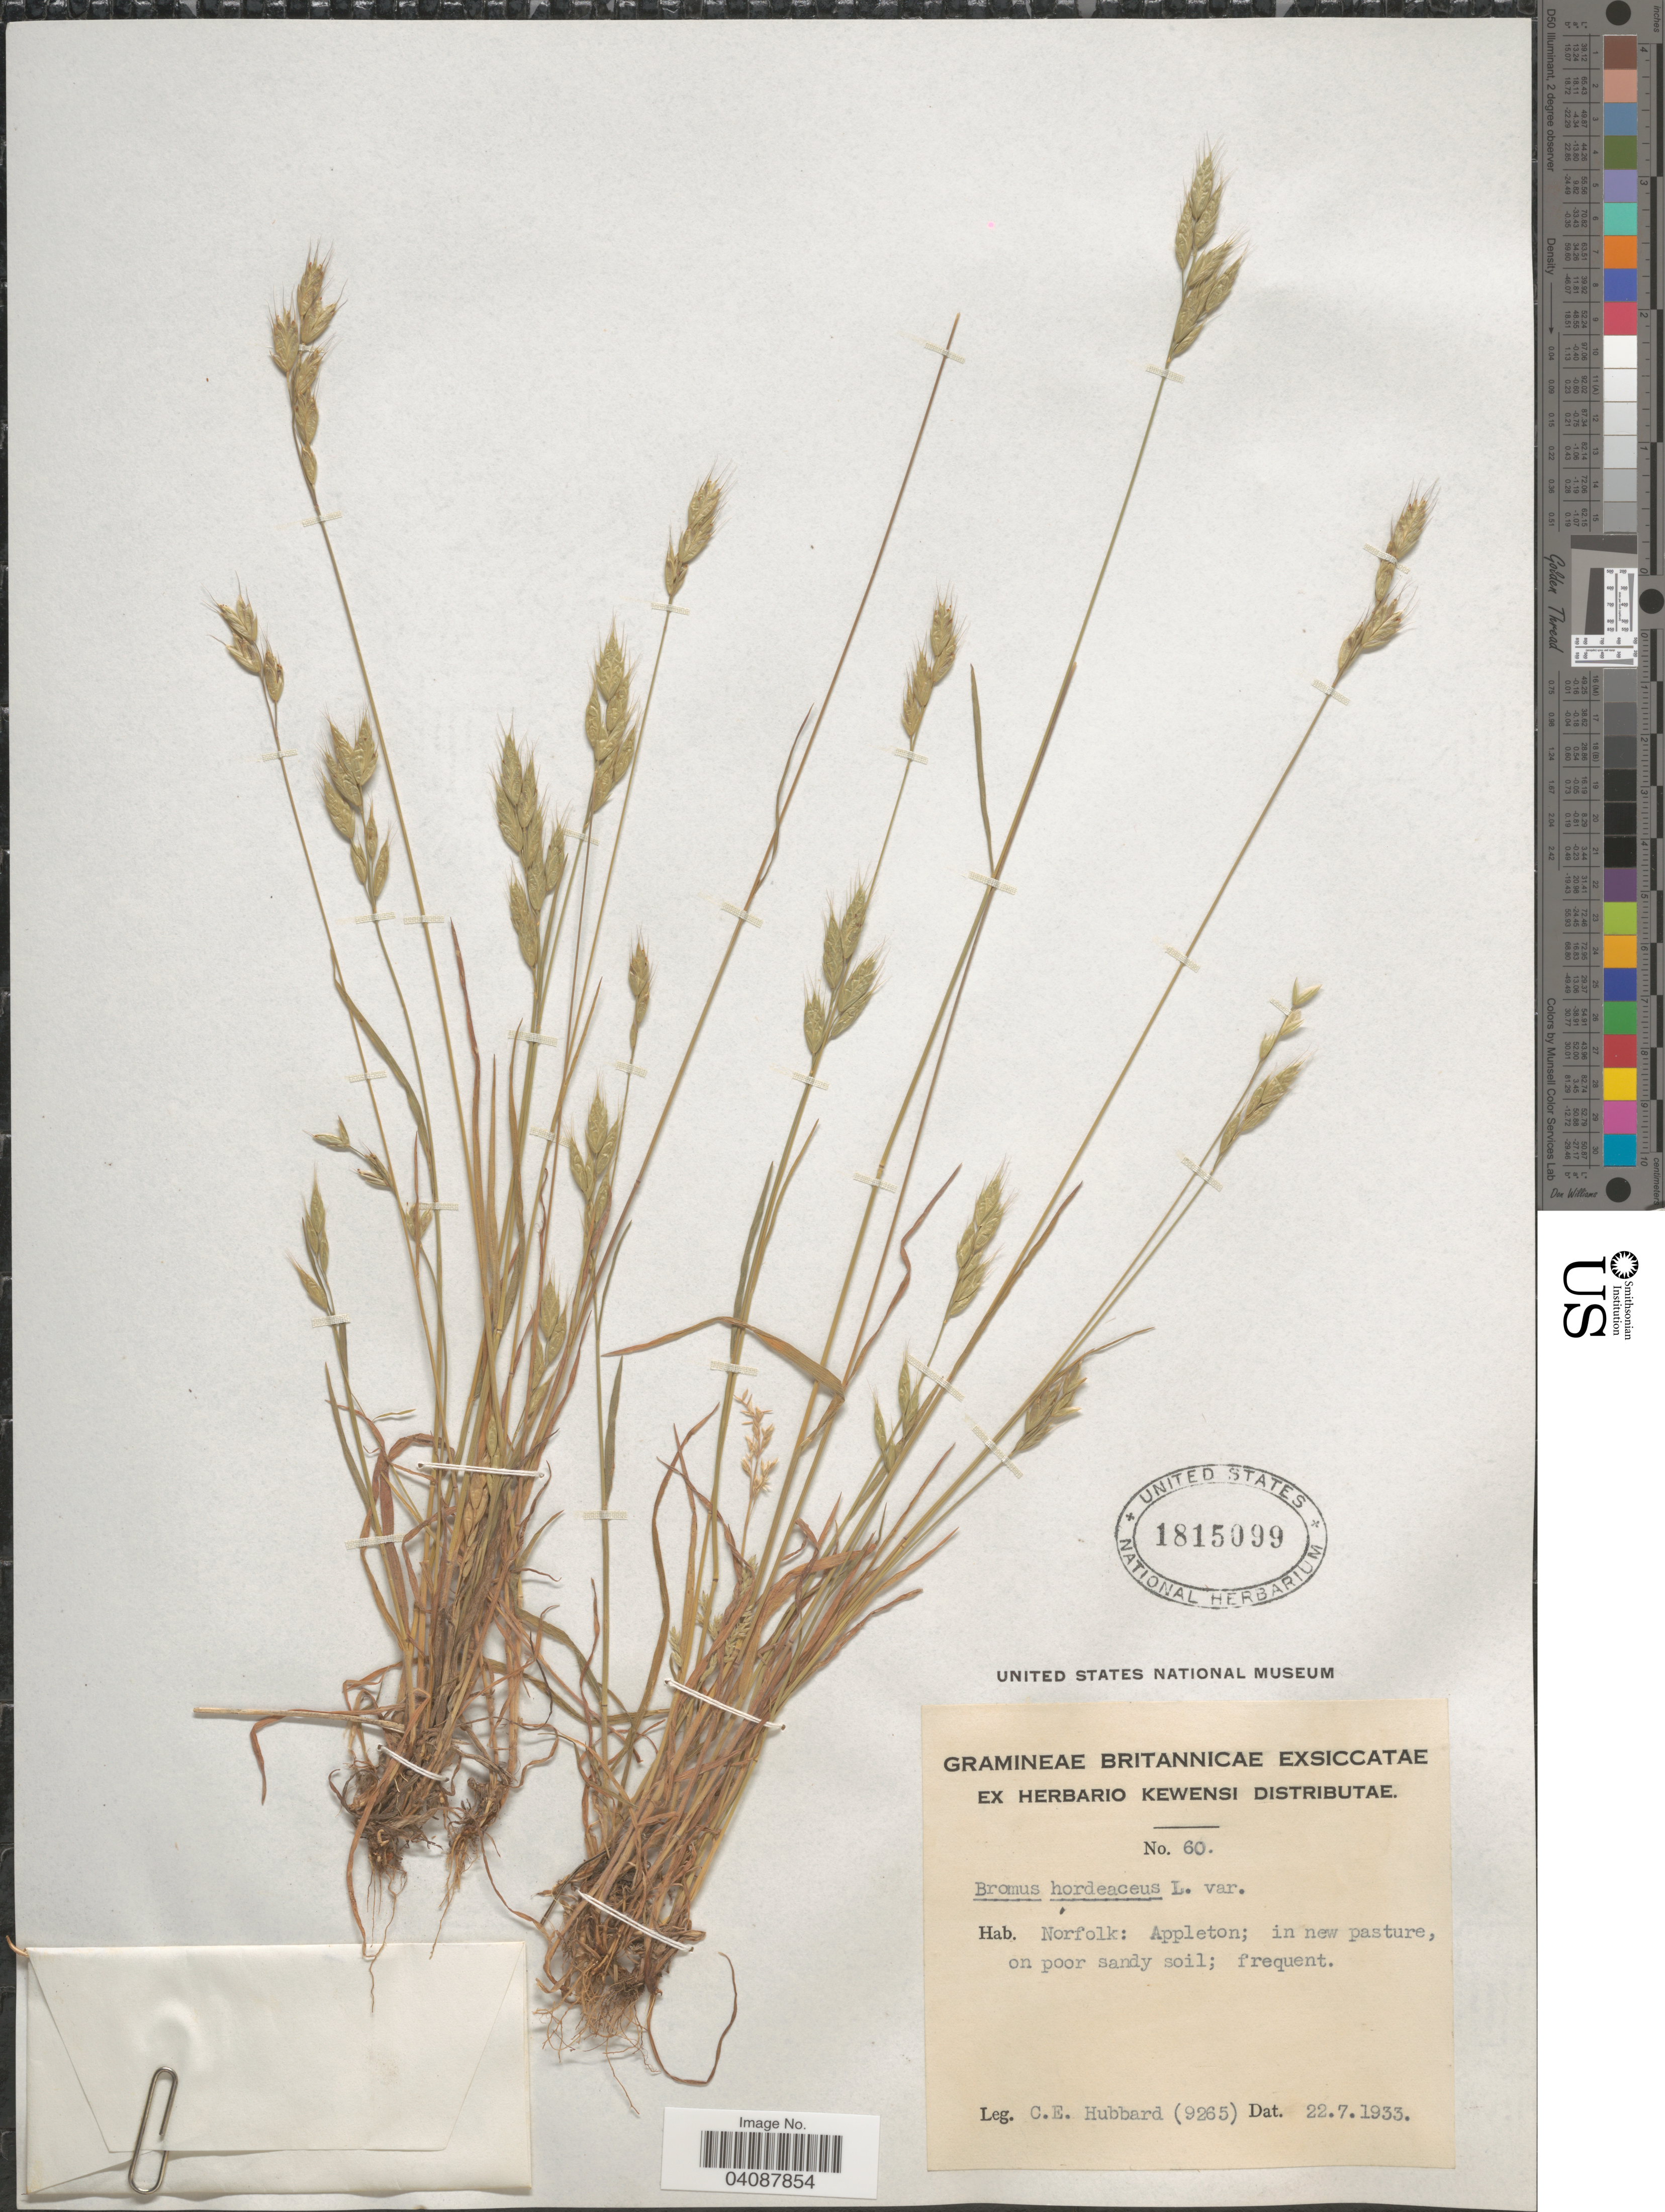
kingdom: Plantae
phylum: Tracheophyta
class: Liliopsida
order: Poales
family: Poaceae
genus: Bromus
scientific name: Bromus hordeaceus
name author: L.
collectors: C. E. Hubbard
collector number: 9265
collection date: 1933-07-22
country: United Kingdom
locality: Britannicae. Norfolk: Appleton; in new pasture, on poor sandy soil.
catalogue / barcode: US 1815099